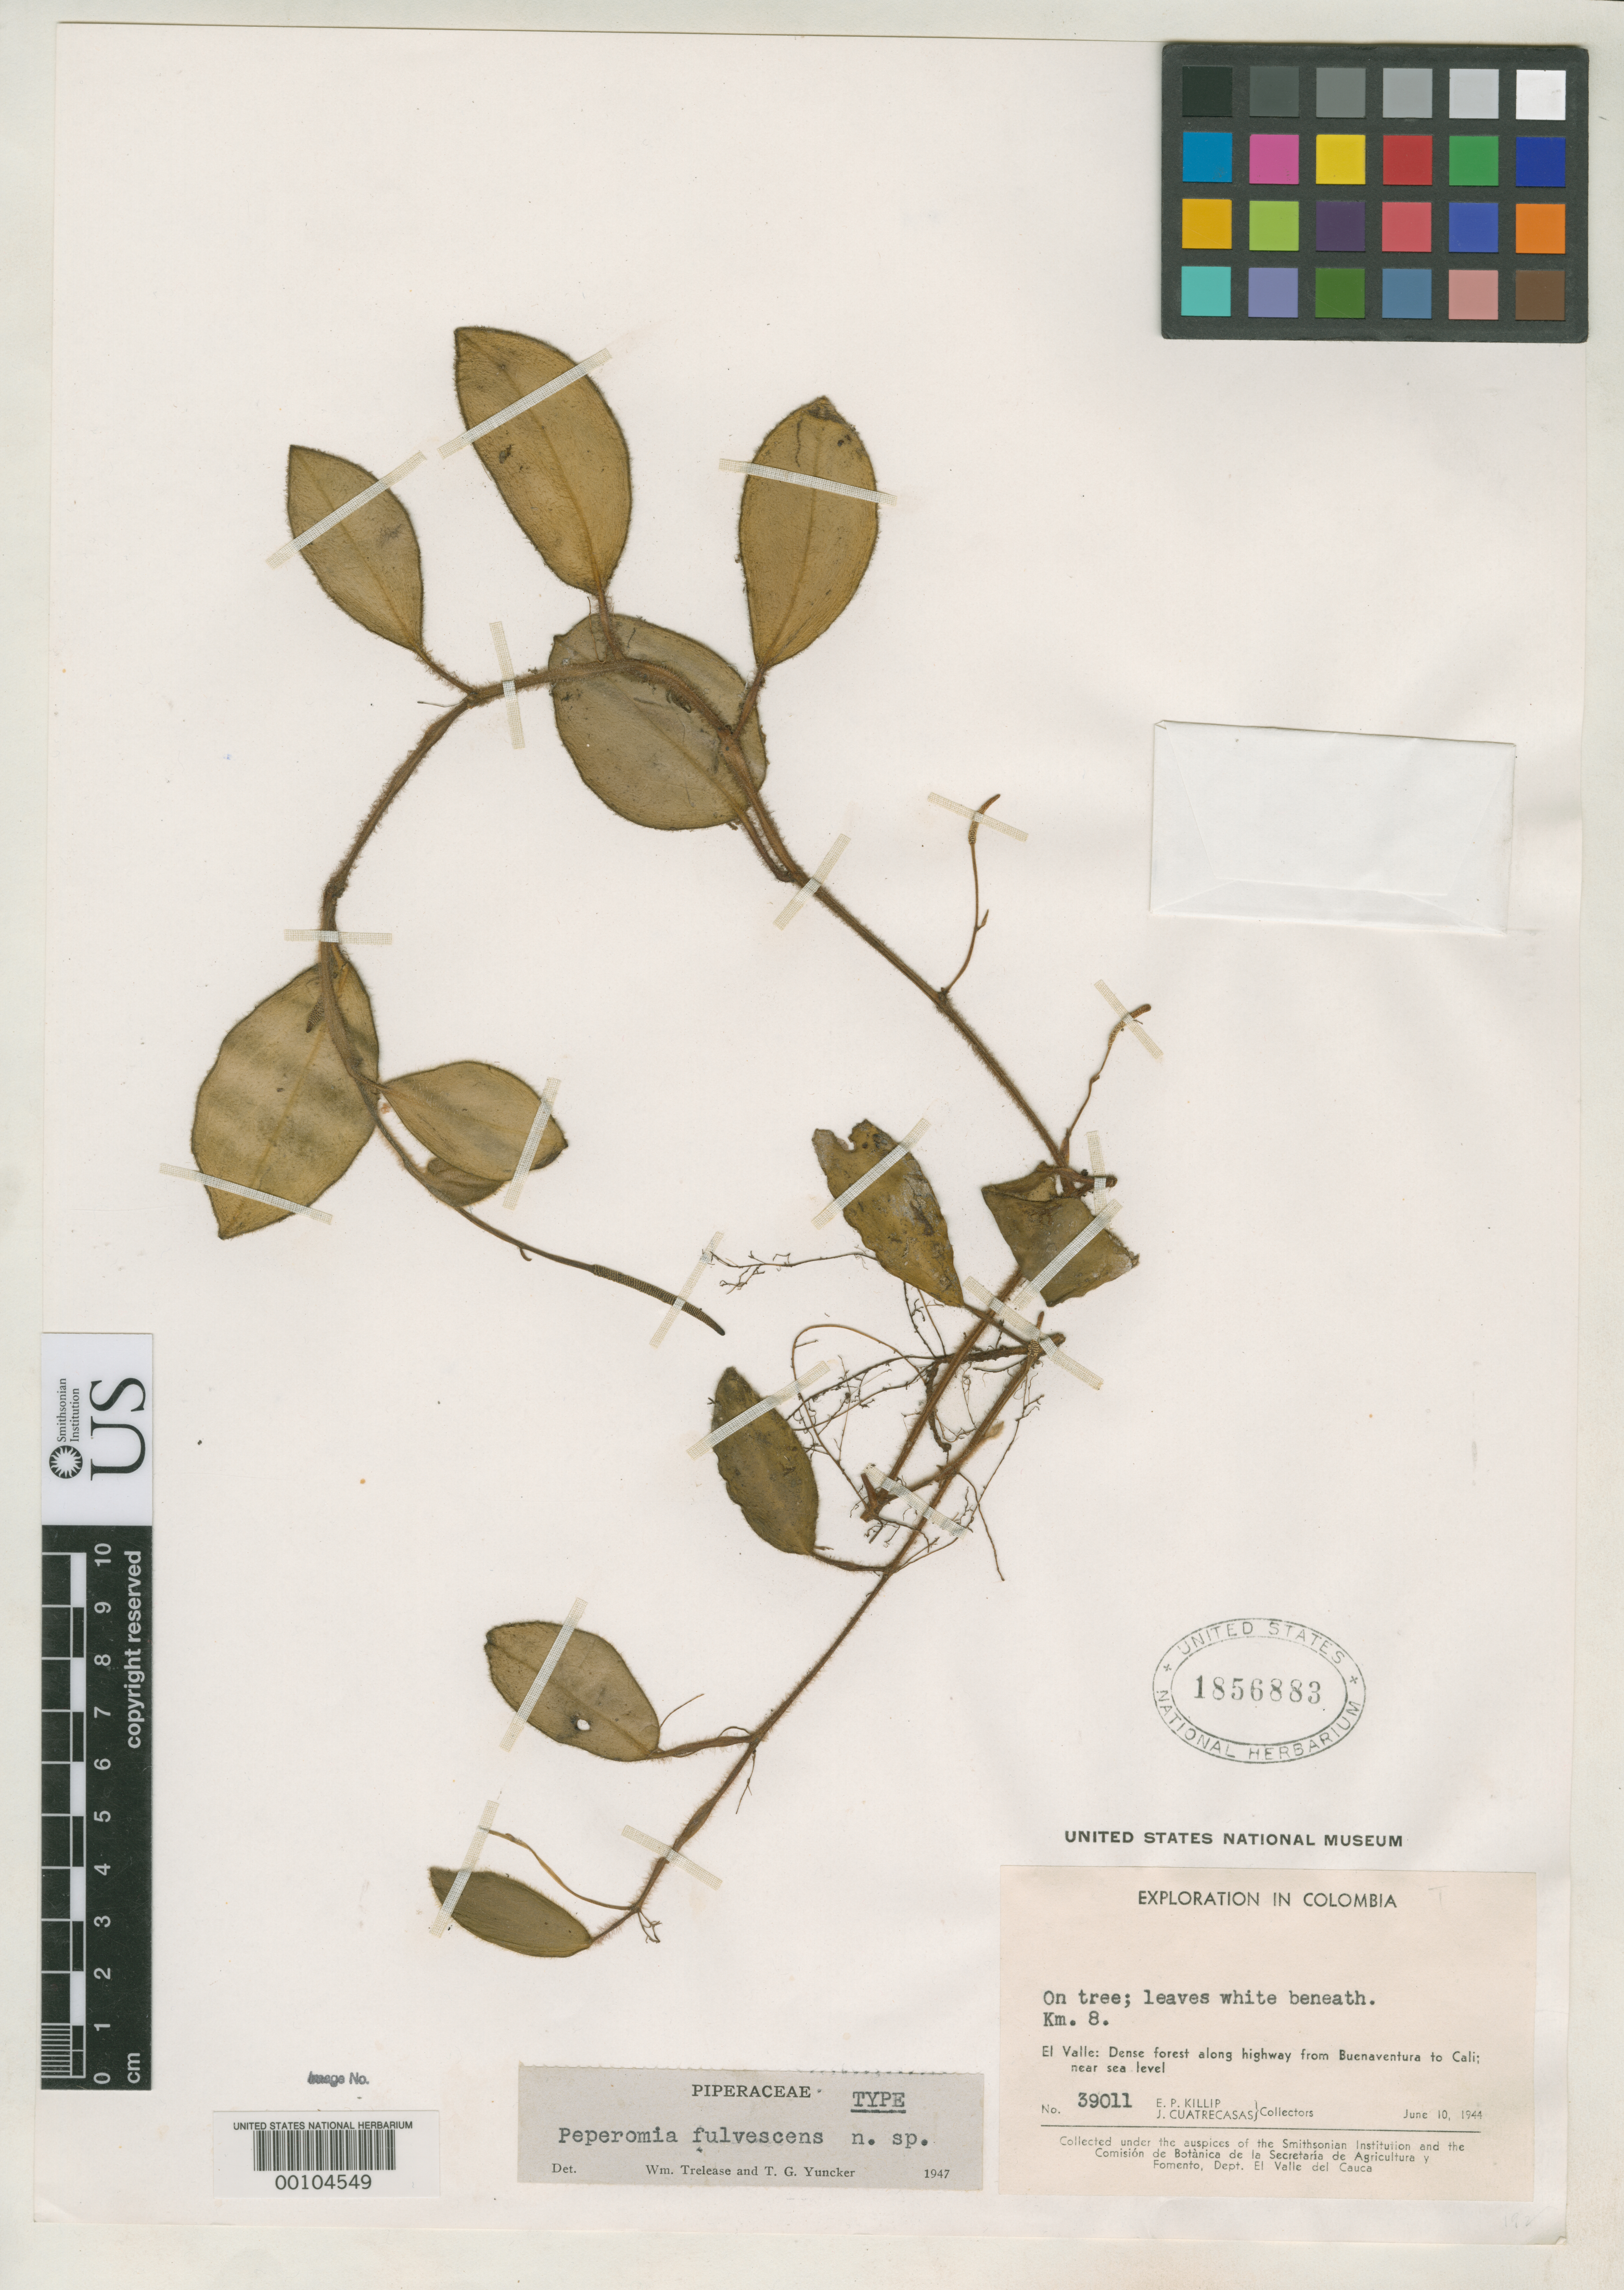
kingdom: Plantae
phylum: Tracheophyta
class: Magnoliopsida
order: Piperales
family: Piperaceae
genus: Peperomia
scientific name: Peperomia fulvescens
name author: Yunck.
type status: Holotype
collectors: E. P. Killip & J. Cuatrecasas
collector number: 39011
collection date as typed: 10 Jun 1944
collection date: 1944-06-10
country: Colombia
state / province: Valle del Cauca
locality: Between Buena Ventura and Cali; alt. sea level.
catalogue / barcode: US 1856883